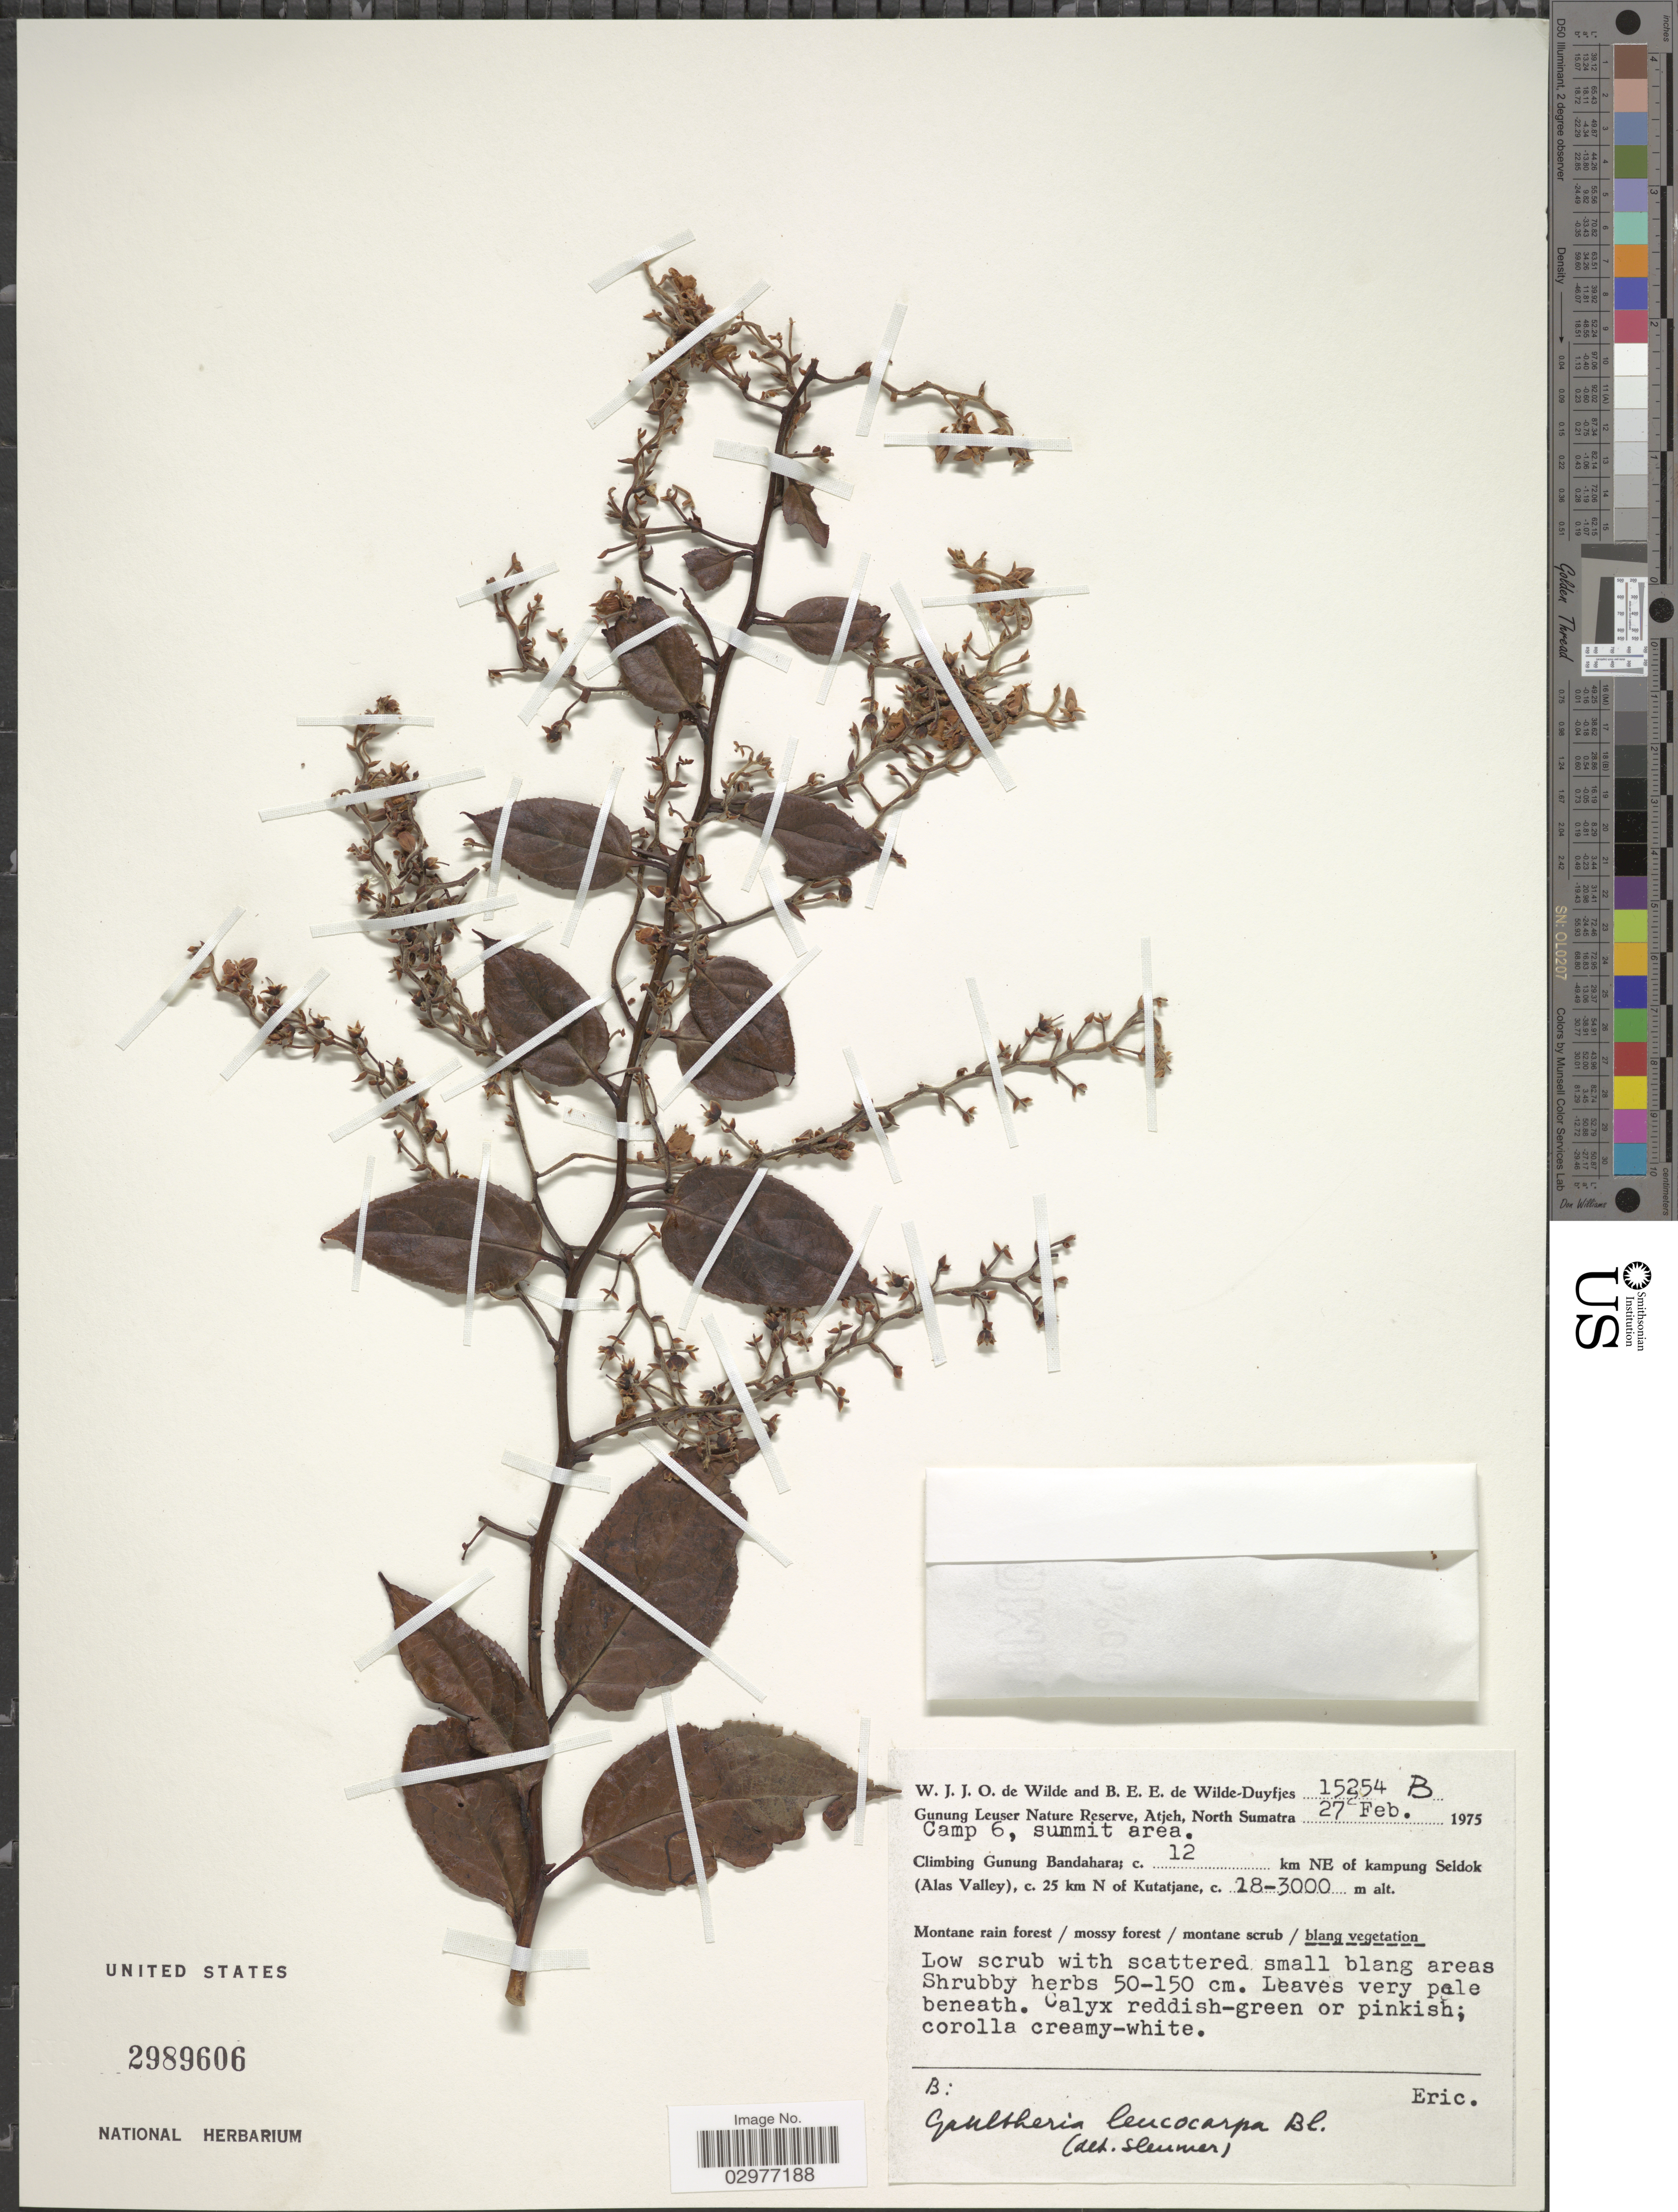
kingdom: Plantae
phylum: Tracheophyta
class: Magnoliopsida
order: Ericales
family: Ericaceae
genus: Gaultheria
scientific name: Gaultheria leucocarpa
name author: Blume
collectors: W. J. de Wilde & B. E. de Wilde-Duyfjes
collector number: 15254 B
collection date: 1975-02-27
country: Indonesia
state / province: Sumatra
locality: Gunung Leuser Nature Reserve, Atjeh, North Sumatra, Camp 6, summit area. Climbing Gunung Bandahara; c. 12 km NE of kampung Seldok (Alas Valley), c. 25 km N of Kutatjane.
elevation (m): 2800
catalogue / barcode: US 2989606